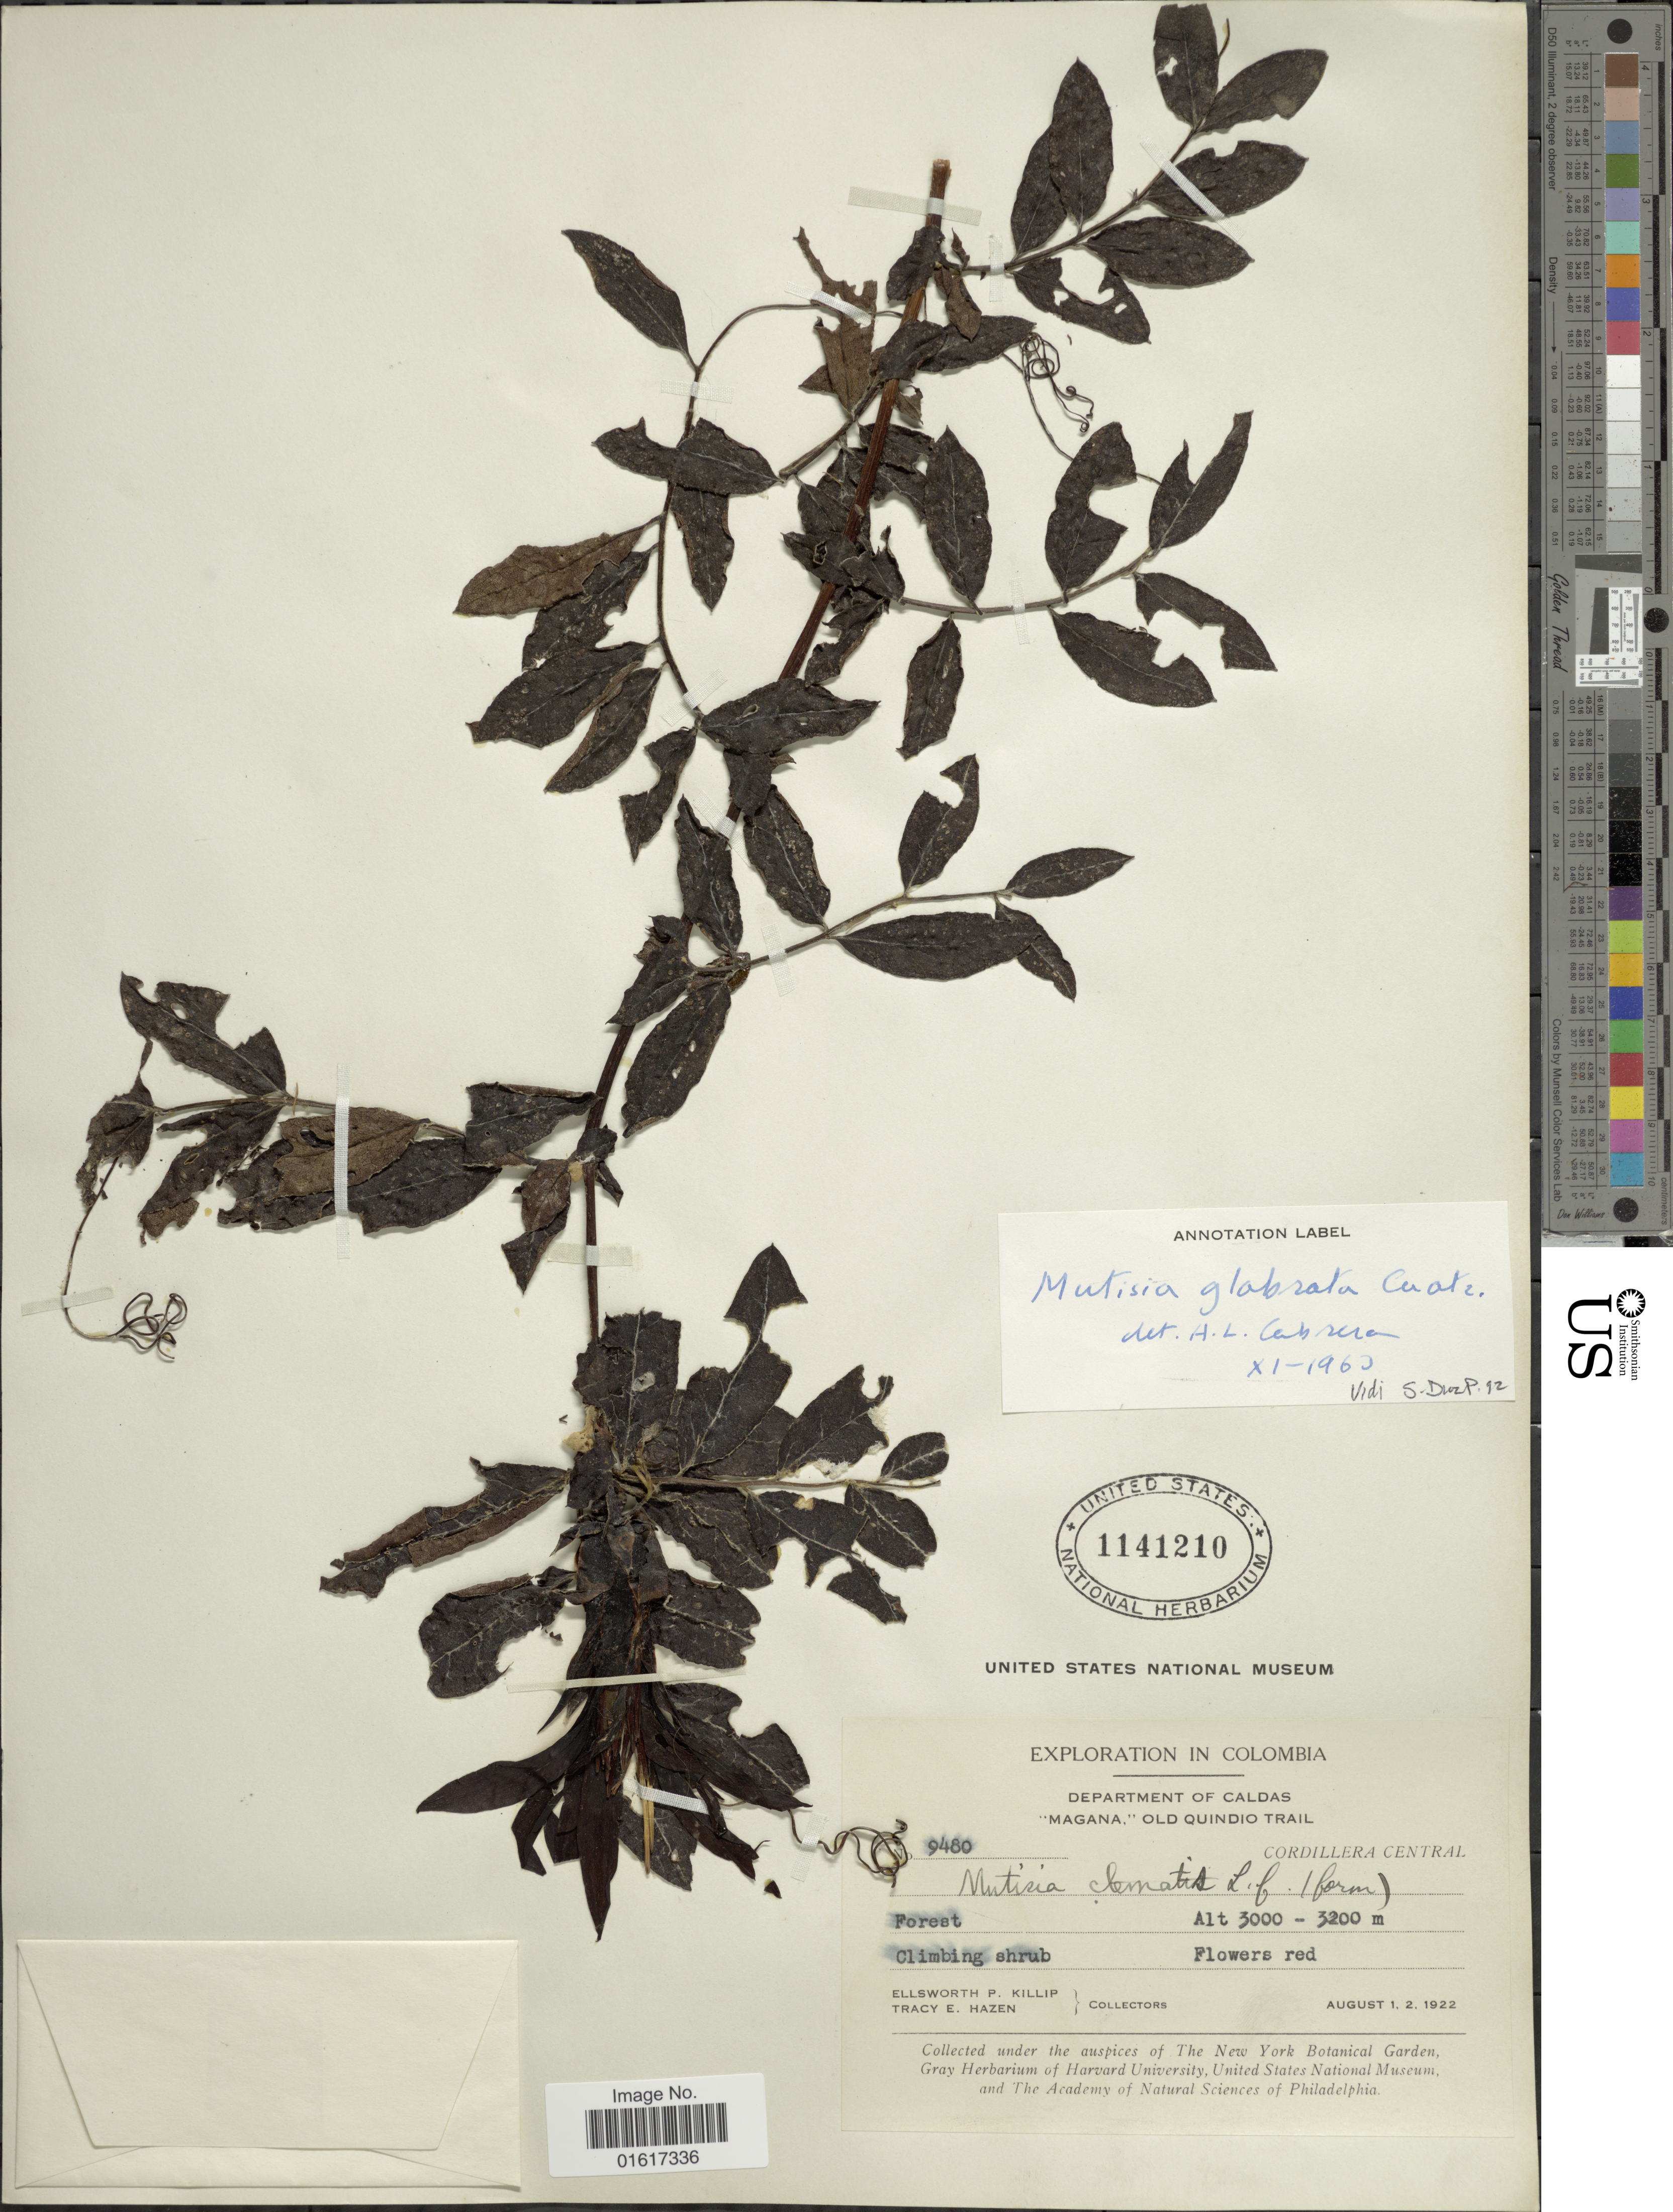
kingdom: Plantae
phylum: Tracheophyta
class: Magnoliopsida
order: Asterales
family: Asteraceae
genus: Mutisia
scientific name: Mutisia glabrata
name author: Cuatrec.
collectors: E. P. Killip & T. E. Hazen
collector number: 9480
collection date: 1922-08-01/1922-08-02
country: Colombia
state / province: Caldas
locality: Magano,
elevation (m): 3000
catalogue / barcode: US 1141210